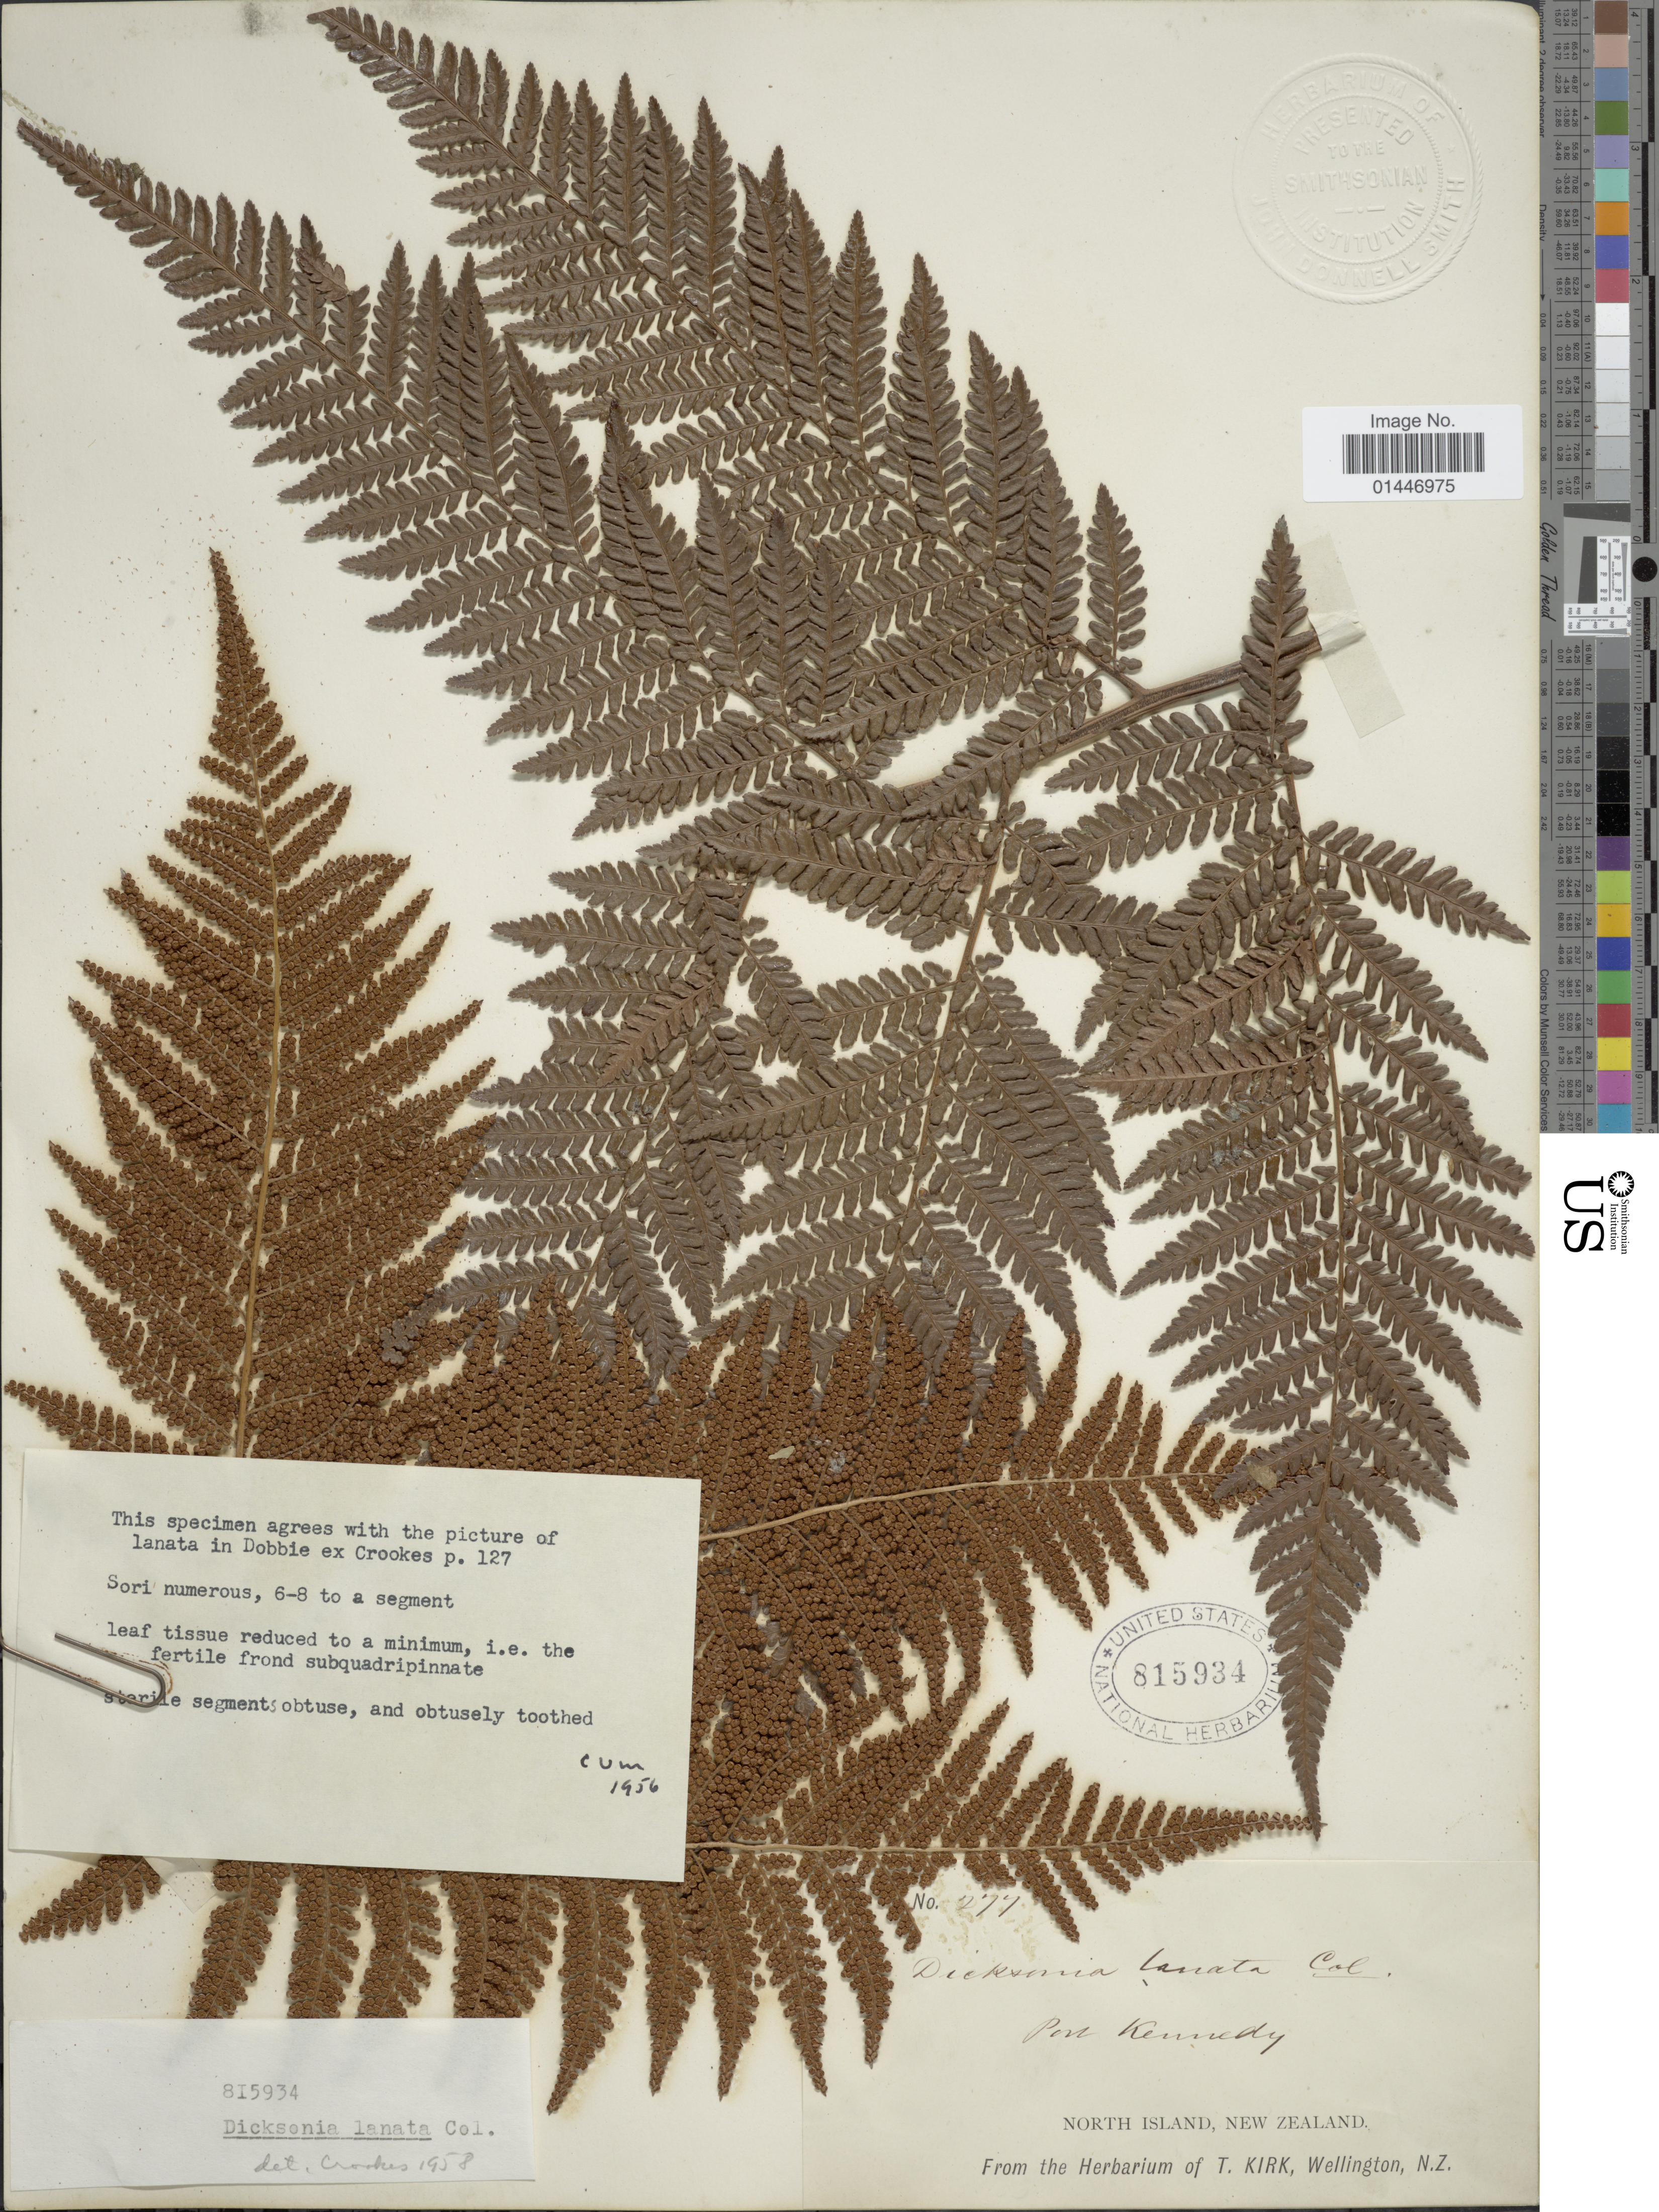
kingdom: Plantae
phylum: Tracheophyta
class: Polypodiopsida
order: Cyatheales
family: Dicksoniaceae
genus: Dicksonia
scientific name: Dicksonia lanata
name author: Colenso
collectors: ex herb. T. Kirk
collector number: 277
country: New Zealand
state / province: Wellington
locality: Port Kennedy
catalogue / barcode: US 815934